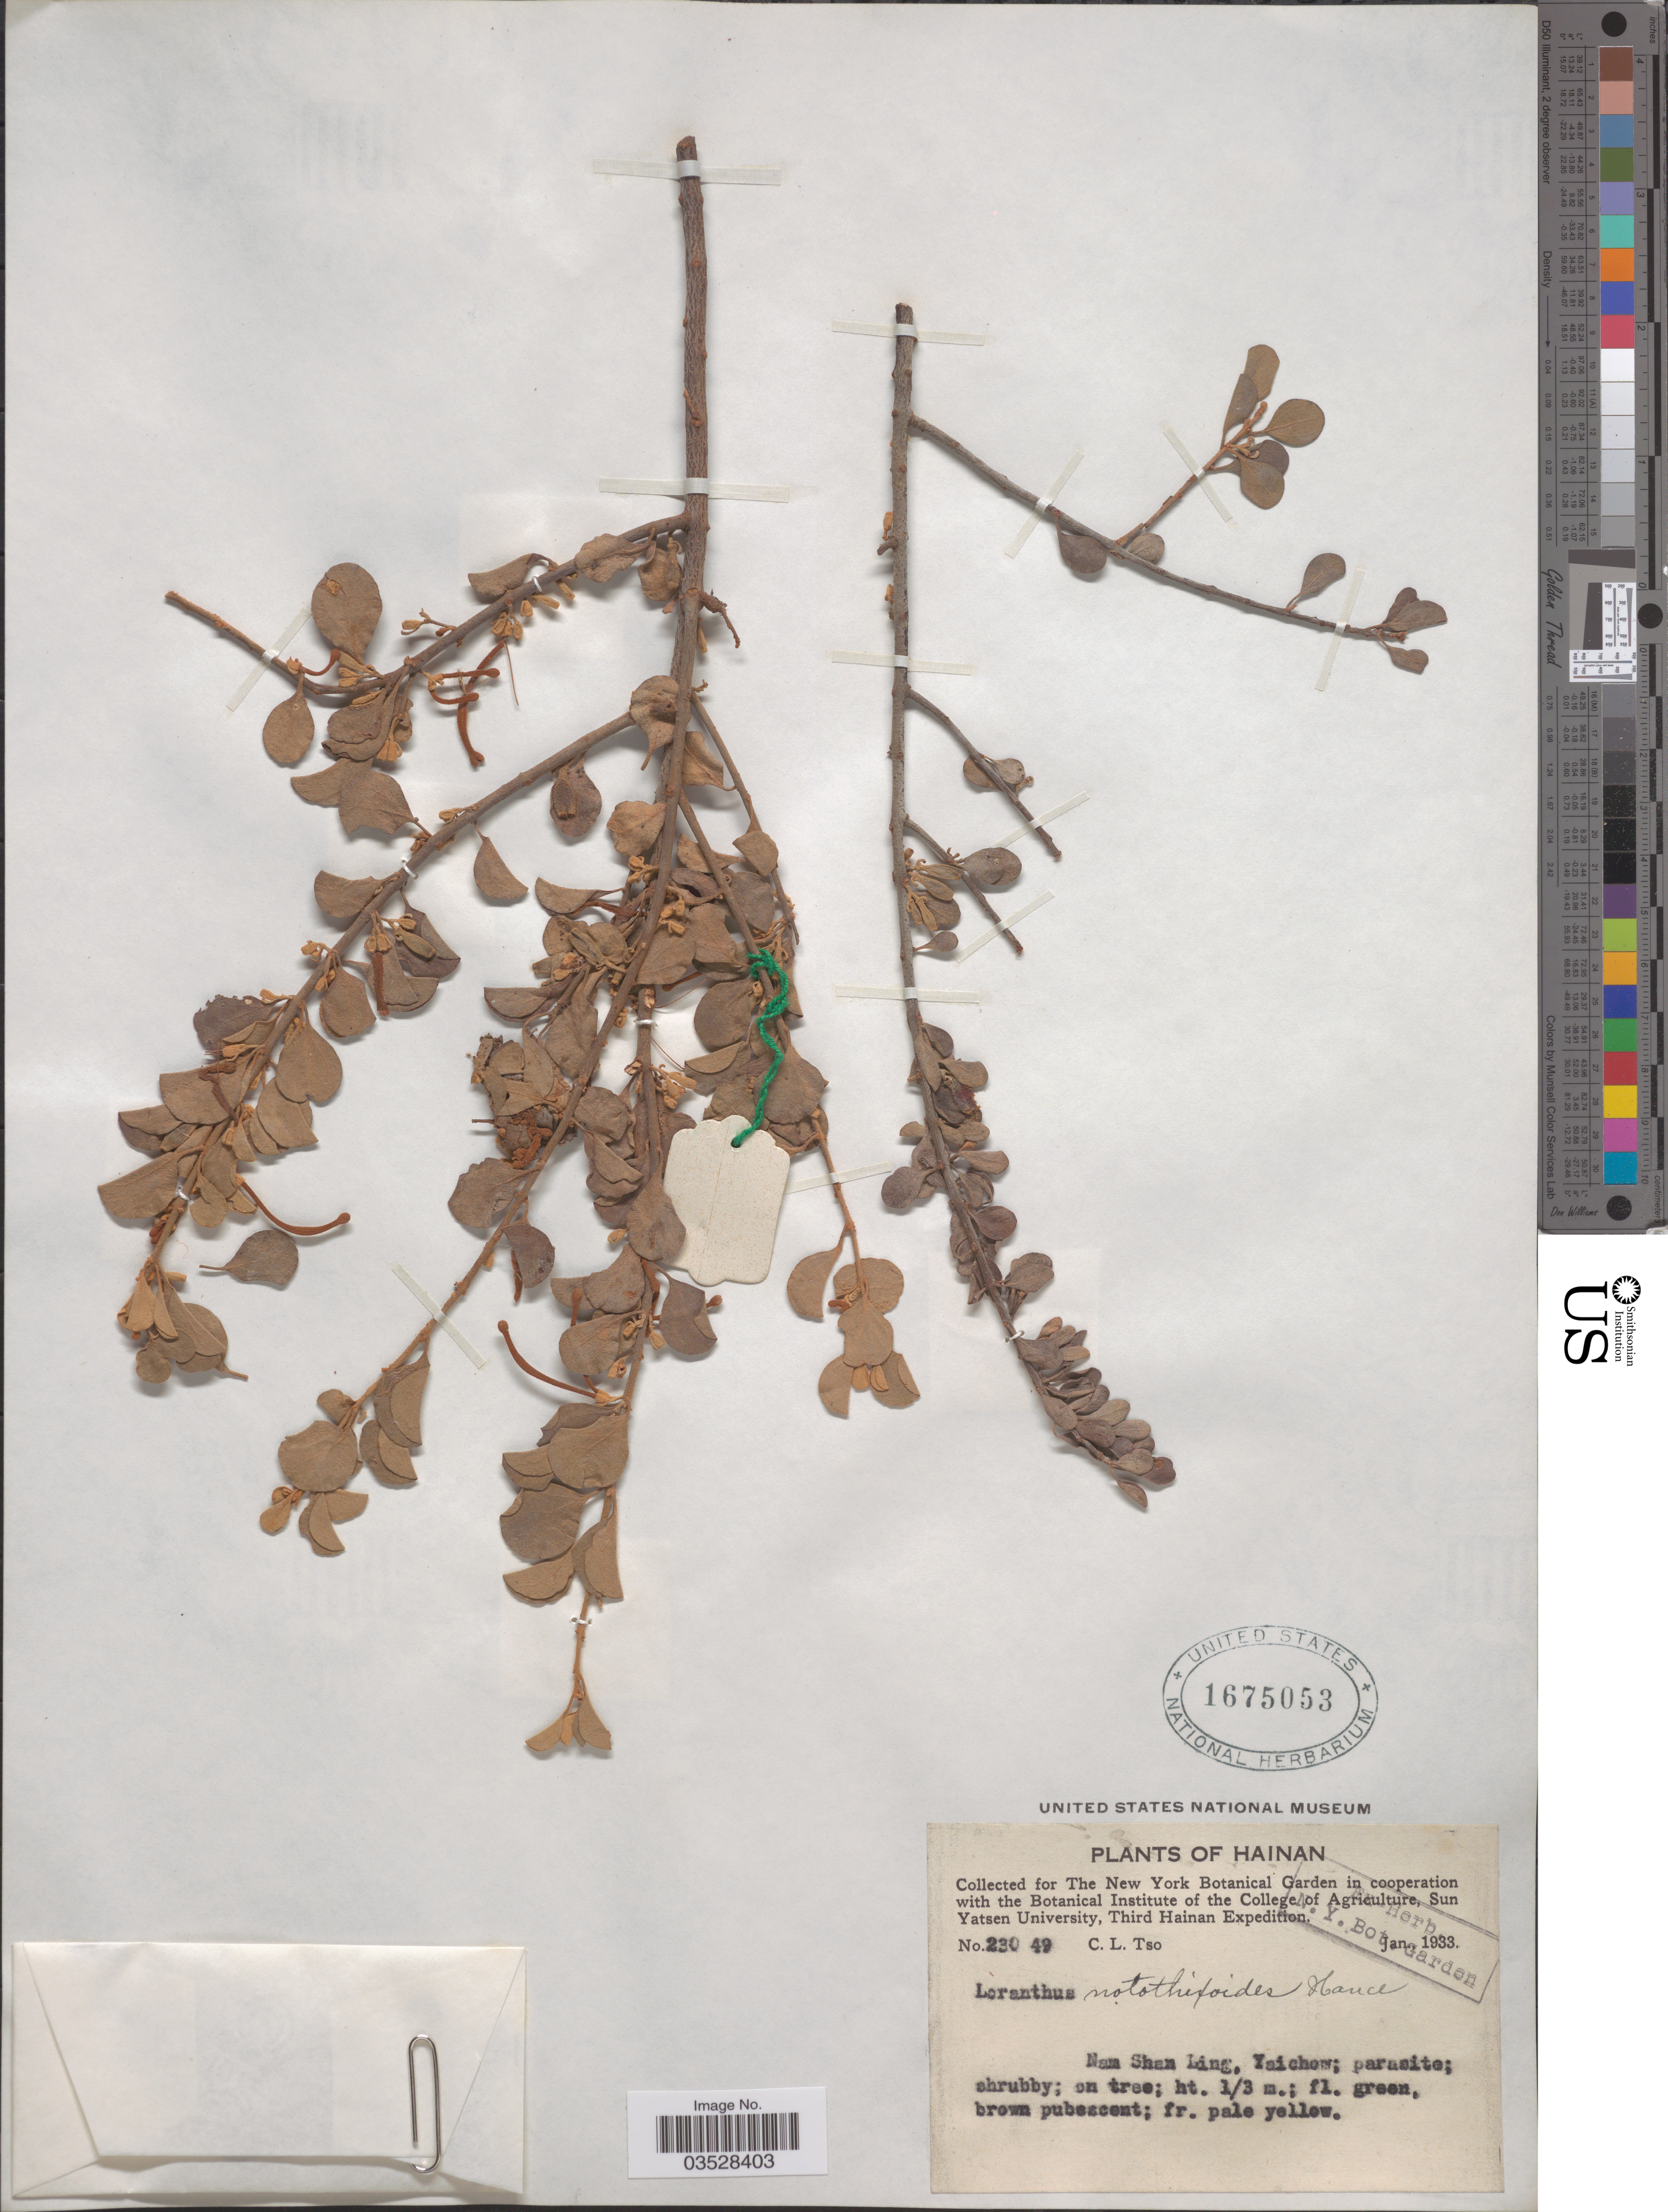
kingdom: Plantae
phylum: Tracheophyta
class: Magnoliopsida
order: Santalales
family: Loranthaceae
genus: Scurrula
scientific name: Scurrula notothixoides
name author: (Hance) Danser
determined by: Strong, Mark T., (BOT), Smithsonian Institution - National Museum of Natural History (UNITED STATES)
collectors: C. Tso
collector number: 23049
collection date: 1933-01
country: China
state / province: Hainan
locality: Nam Shan Ling, Yaichow.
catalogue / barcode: US 1675053